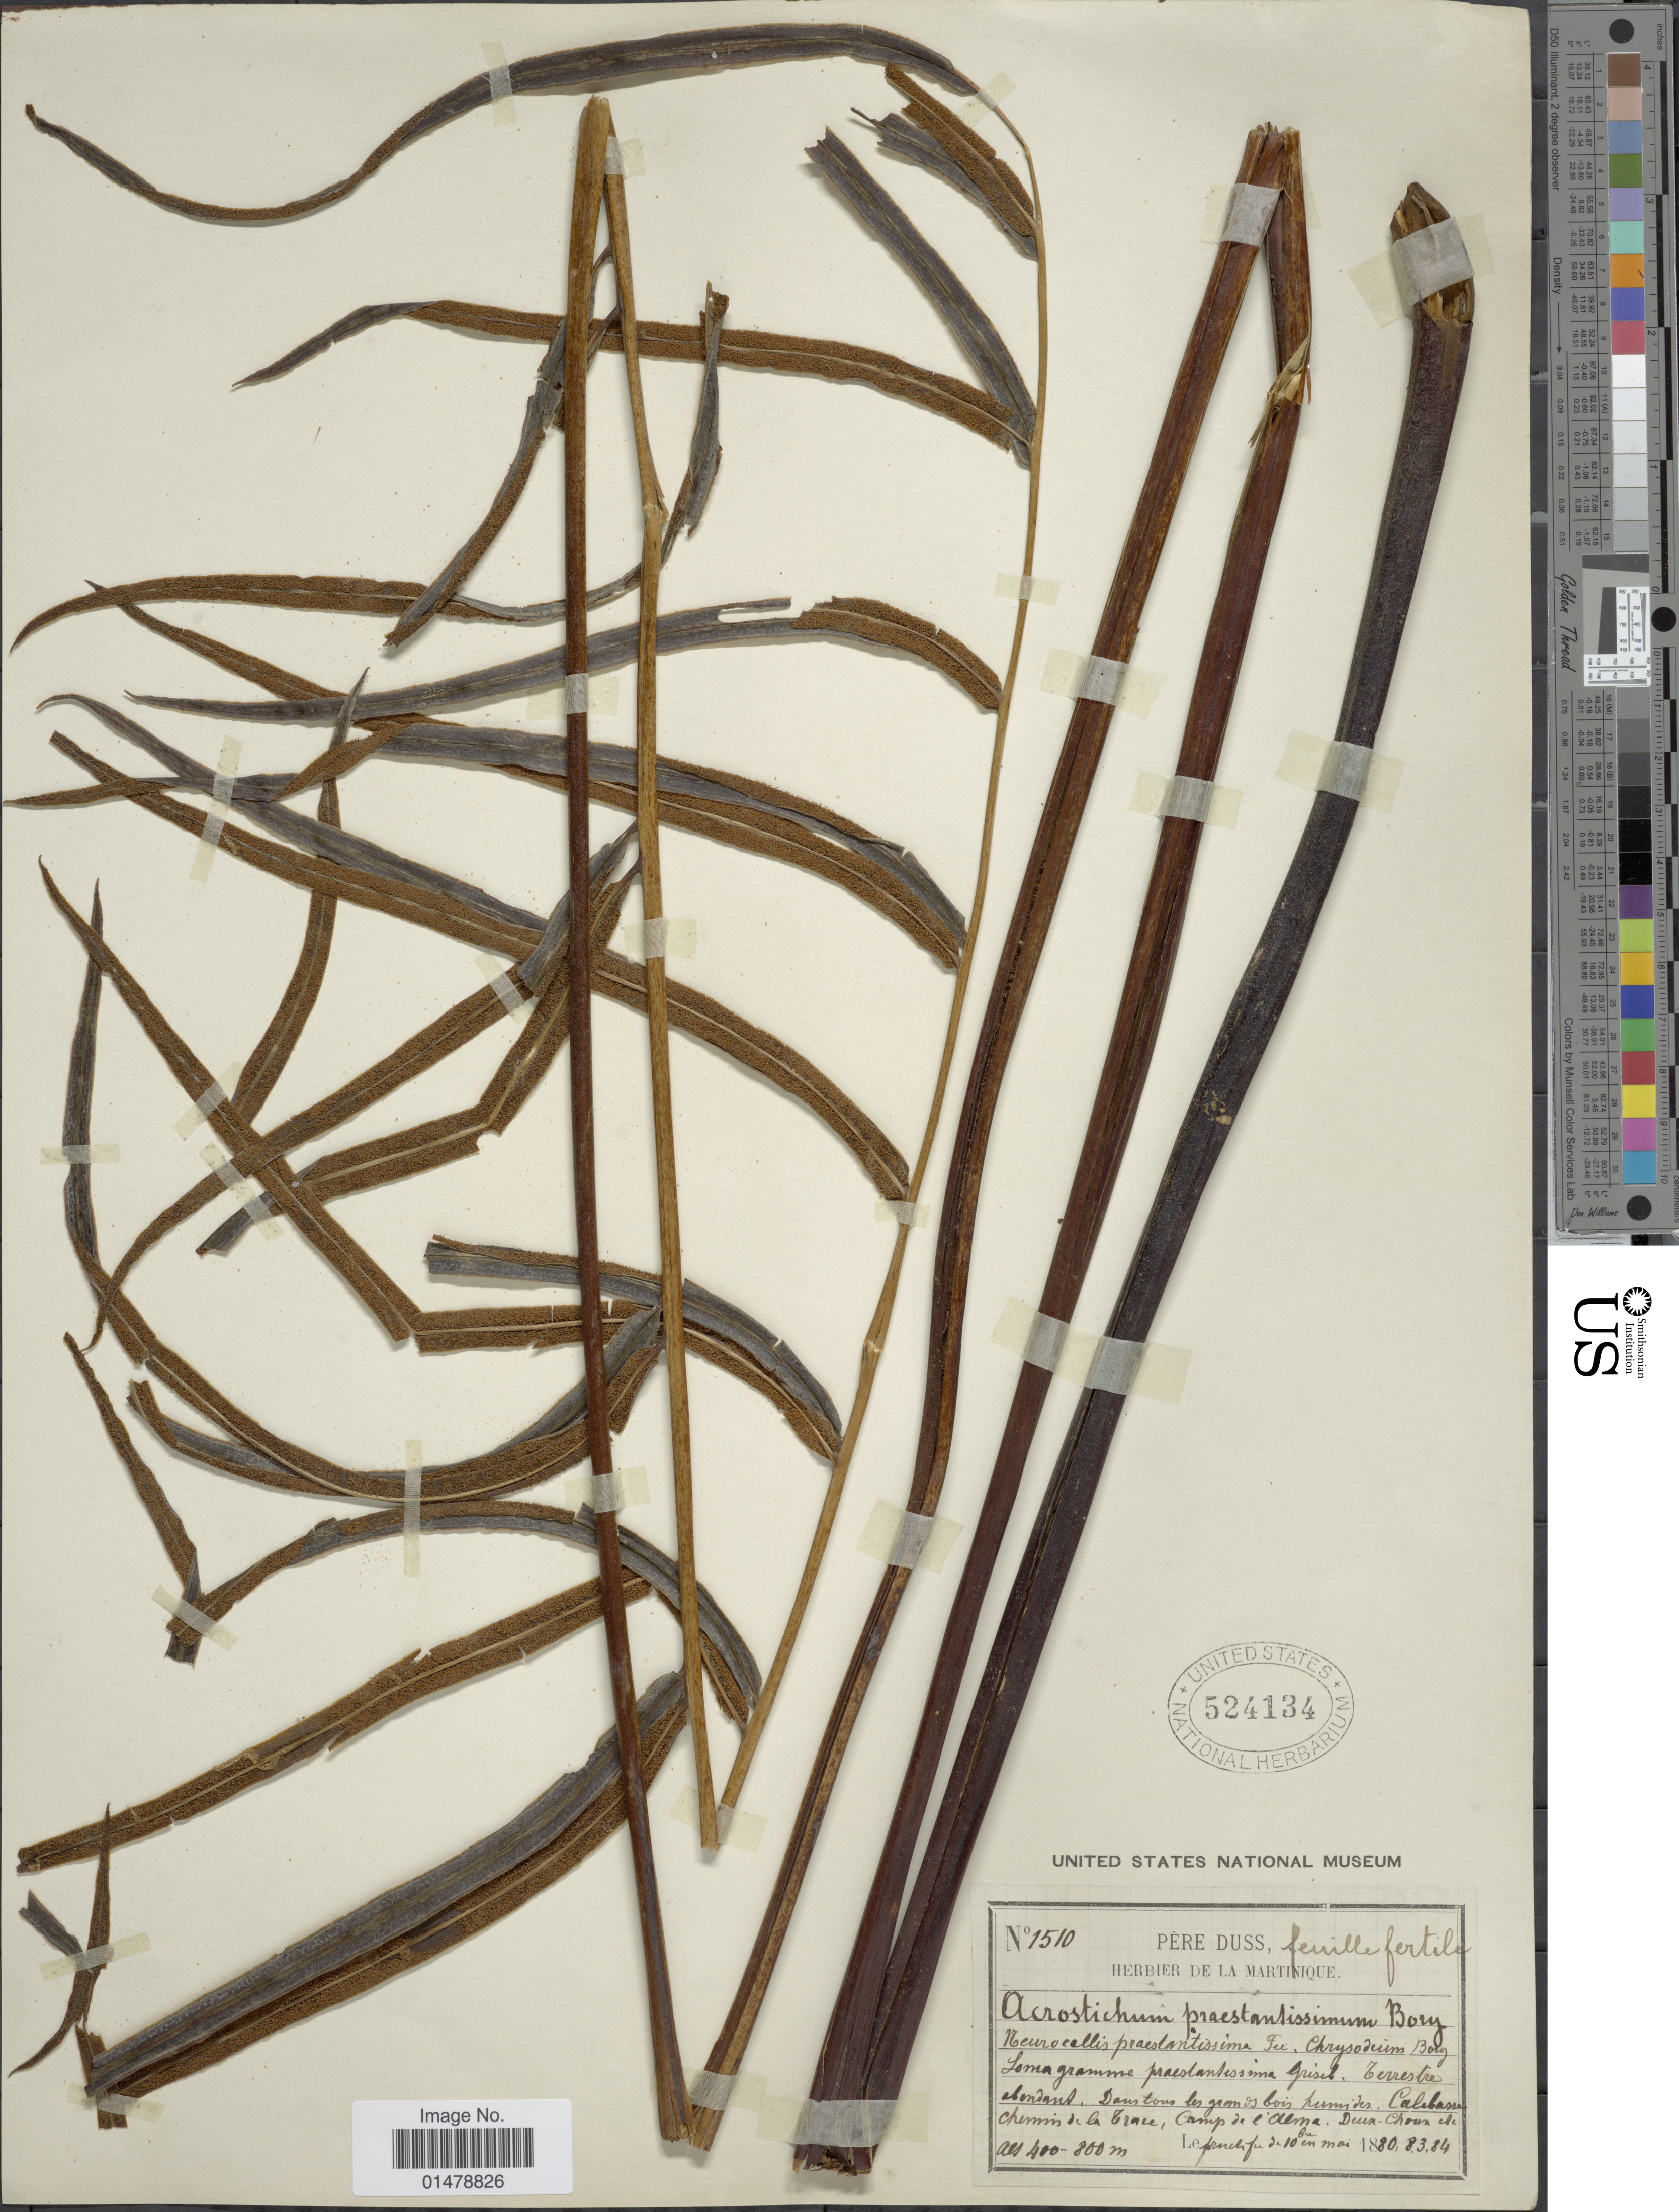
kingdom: Plantae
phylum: Tracheophyta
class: Polypodiopsida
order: Polypodiales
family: Pteridaceae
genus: Pteris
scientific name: Pteris praestantissima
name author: (Bory ex Fée) Christenh.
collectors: Père Duss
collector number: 1510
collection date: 1880-11/1884-05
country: Martinique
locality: Terrestre. abondant. Dans tous les grands bois humides. Calebasse chemin de la Trace, Camp de l'Alma. Deux-Choux. etc.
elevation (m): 400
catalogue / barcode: US 524134